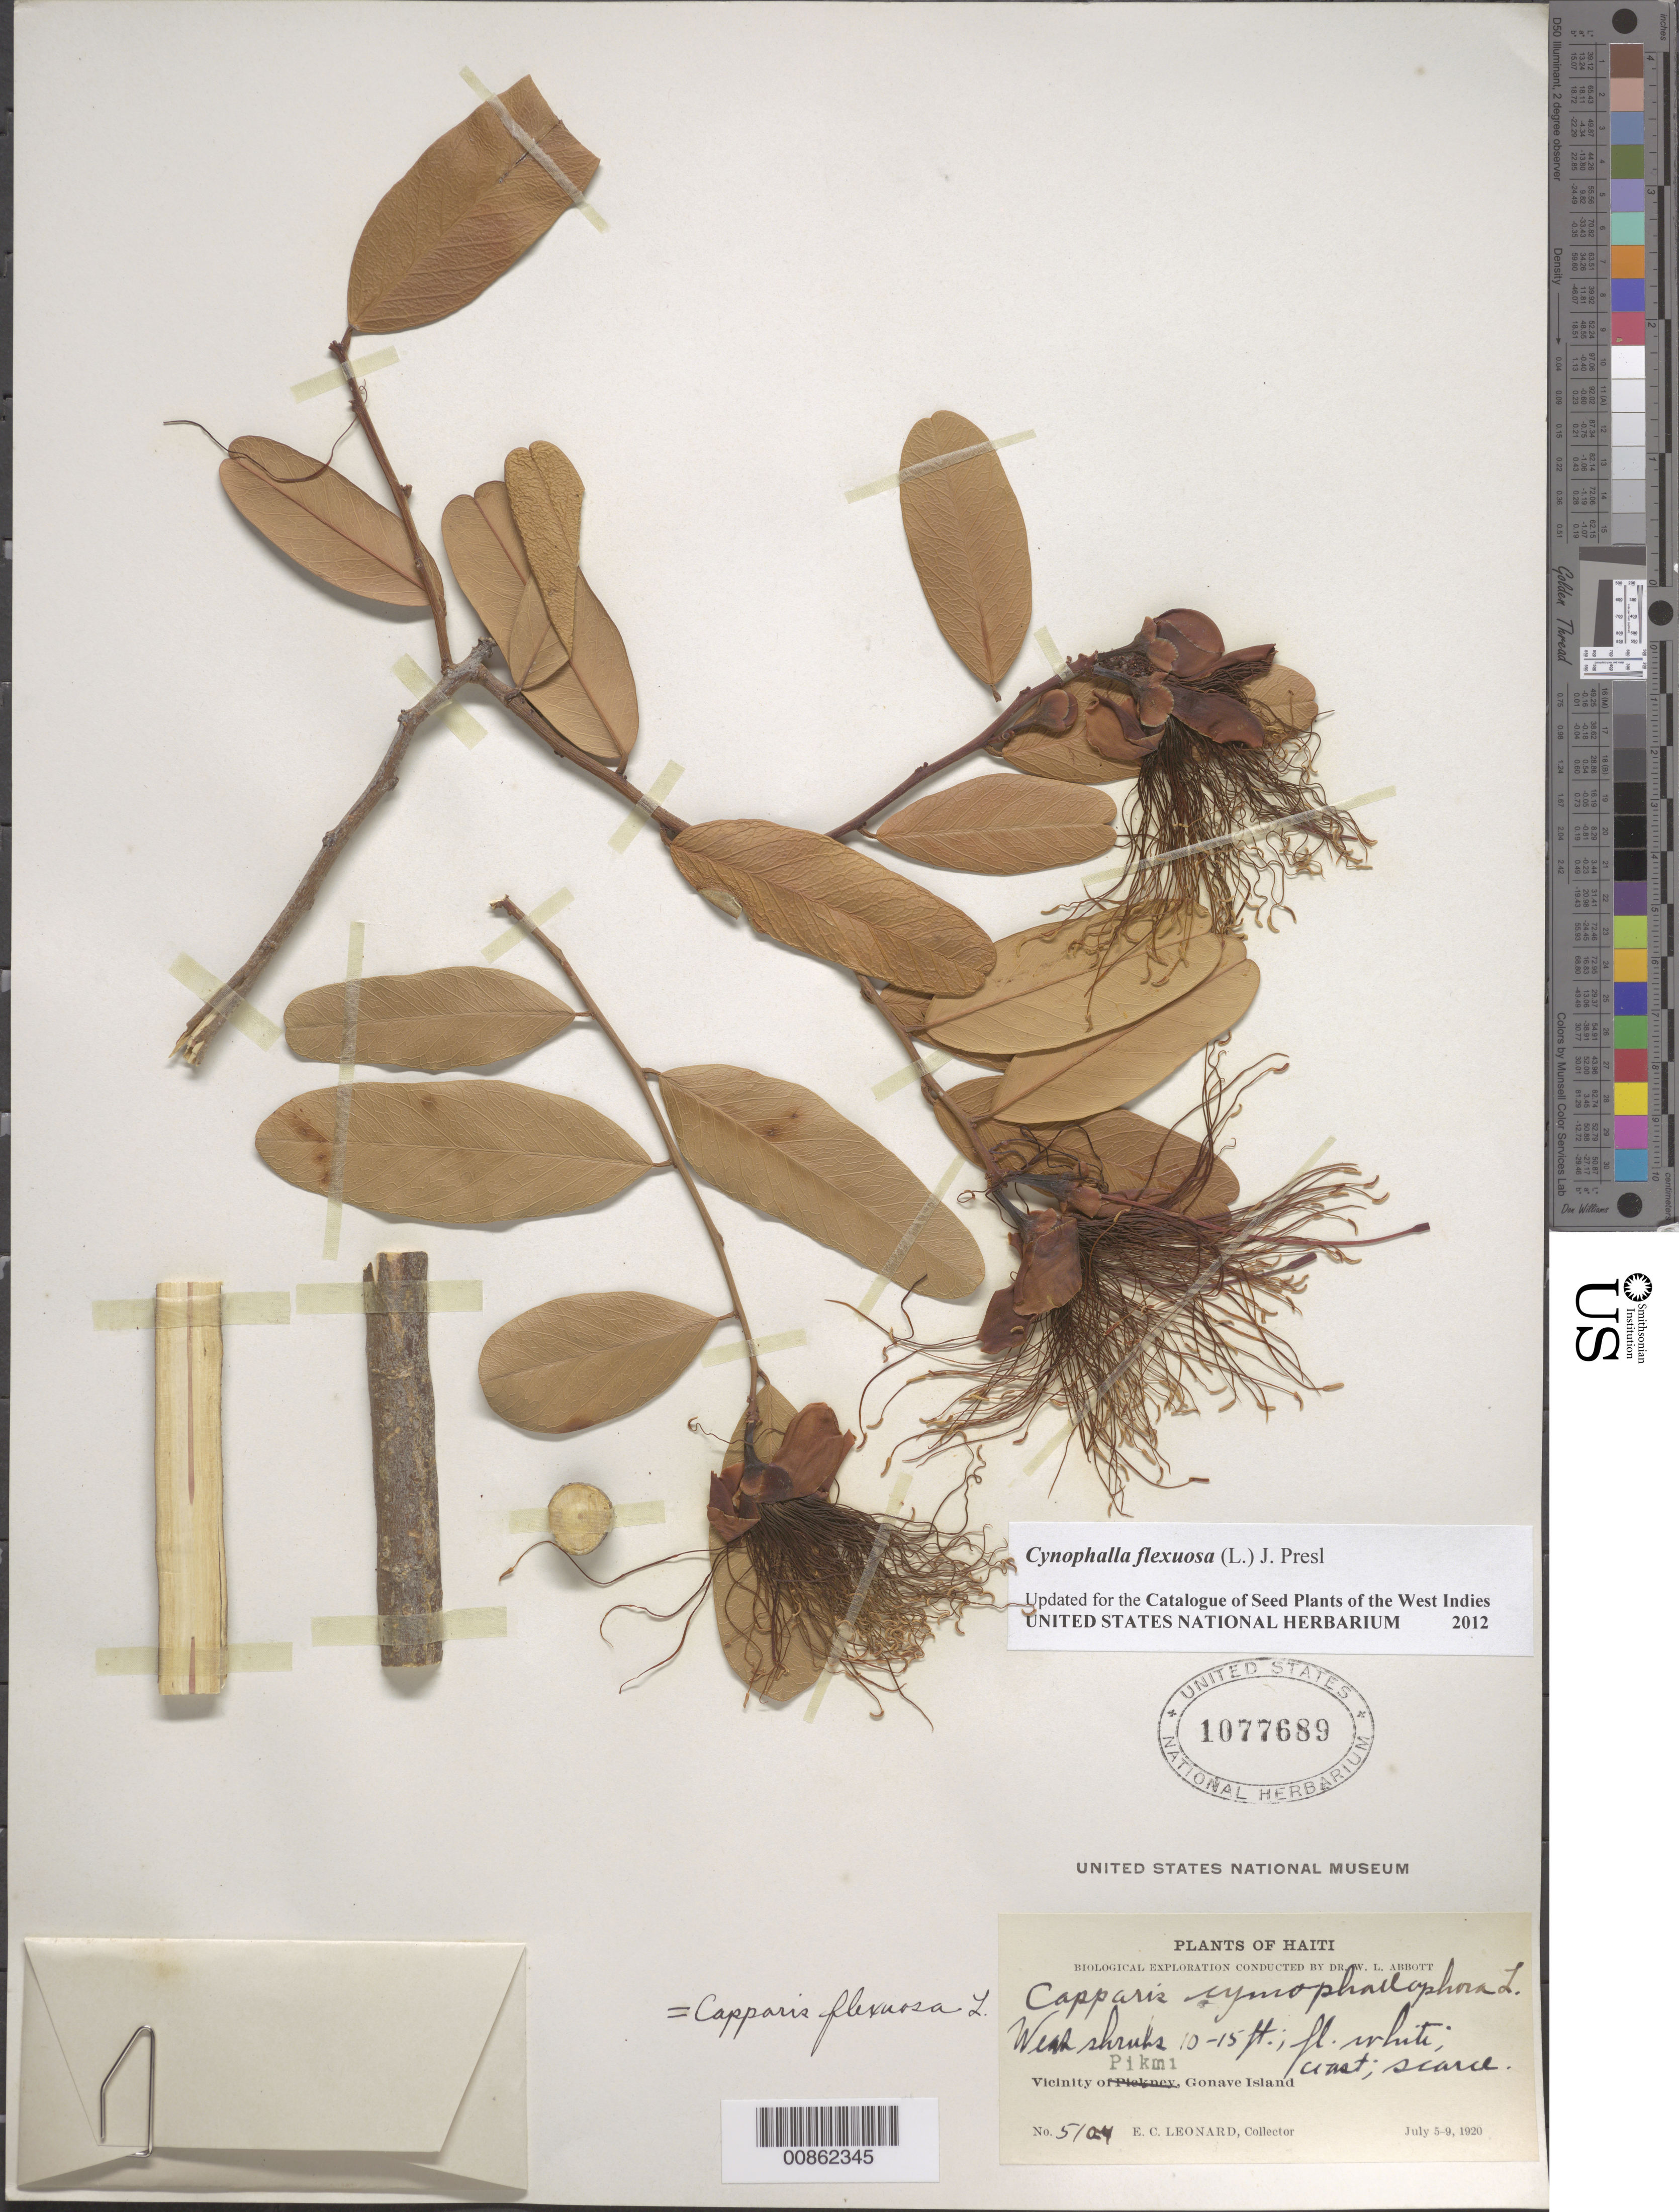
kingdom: Plantae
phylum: Tracheophyta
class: Magnoliopsida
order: Brassicales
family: Capparaceae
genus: Cynophalla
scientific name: Cynophalla flexuosa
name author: (L.) J. Presl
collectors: E. C. Leonard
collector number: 5104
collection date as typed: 05 Jul 1920 to 09 Jul 1920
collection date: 1920-07-05/1920-07-09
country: Haiti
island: Île de la Gonâve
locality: Vicinity of Pikmi, Gonave Island.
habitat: Coast.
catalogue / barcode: US 1077689